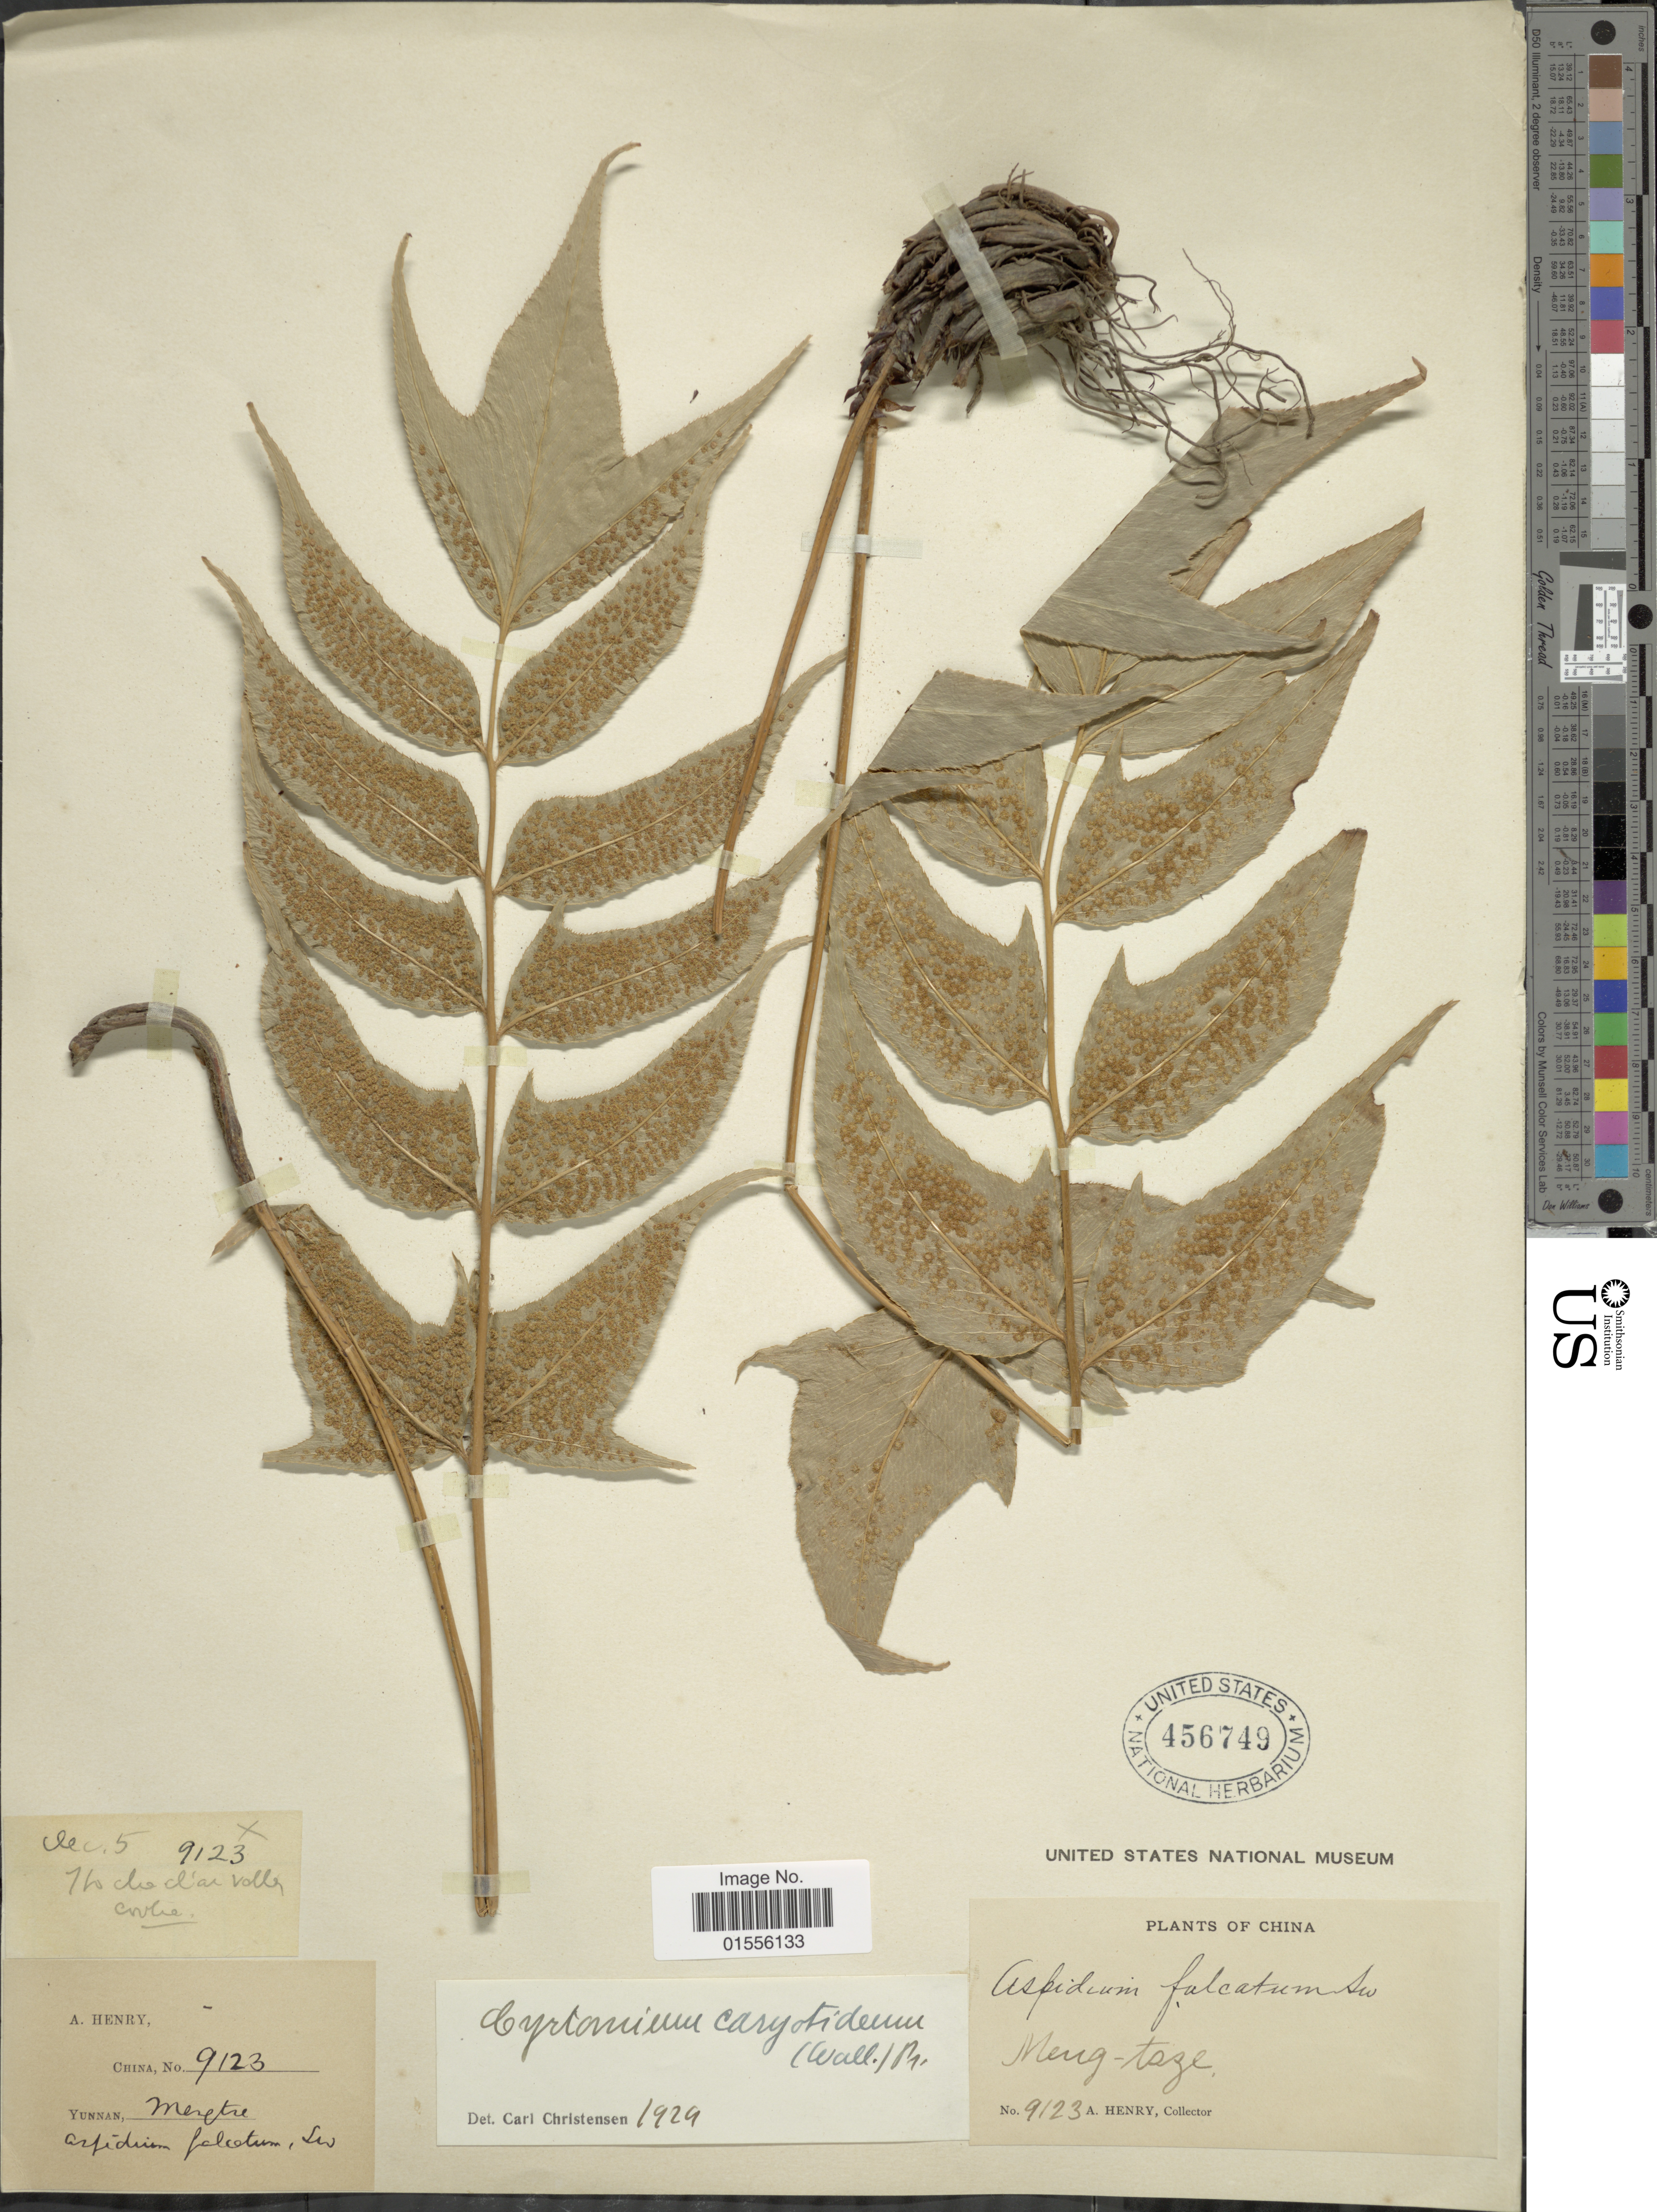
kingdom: Plantae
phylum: Tracheophyta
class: Polypodiopsida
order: Polypodiales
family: Dryopteridaceae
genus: Cyrtomium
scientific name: Cyrtomium caryotideum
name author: (Wall. ex Hook. & Grev.) C. Presl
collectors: A. Henry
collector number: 9123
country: China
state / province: Yunnan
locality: Meng-tsze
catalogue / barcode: US 456749